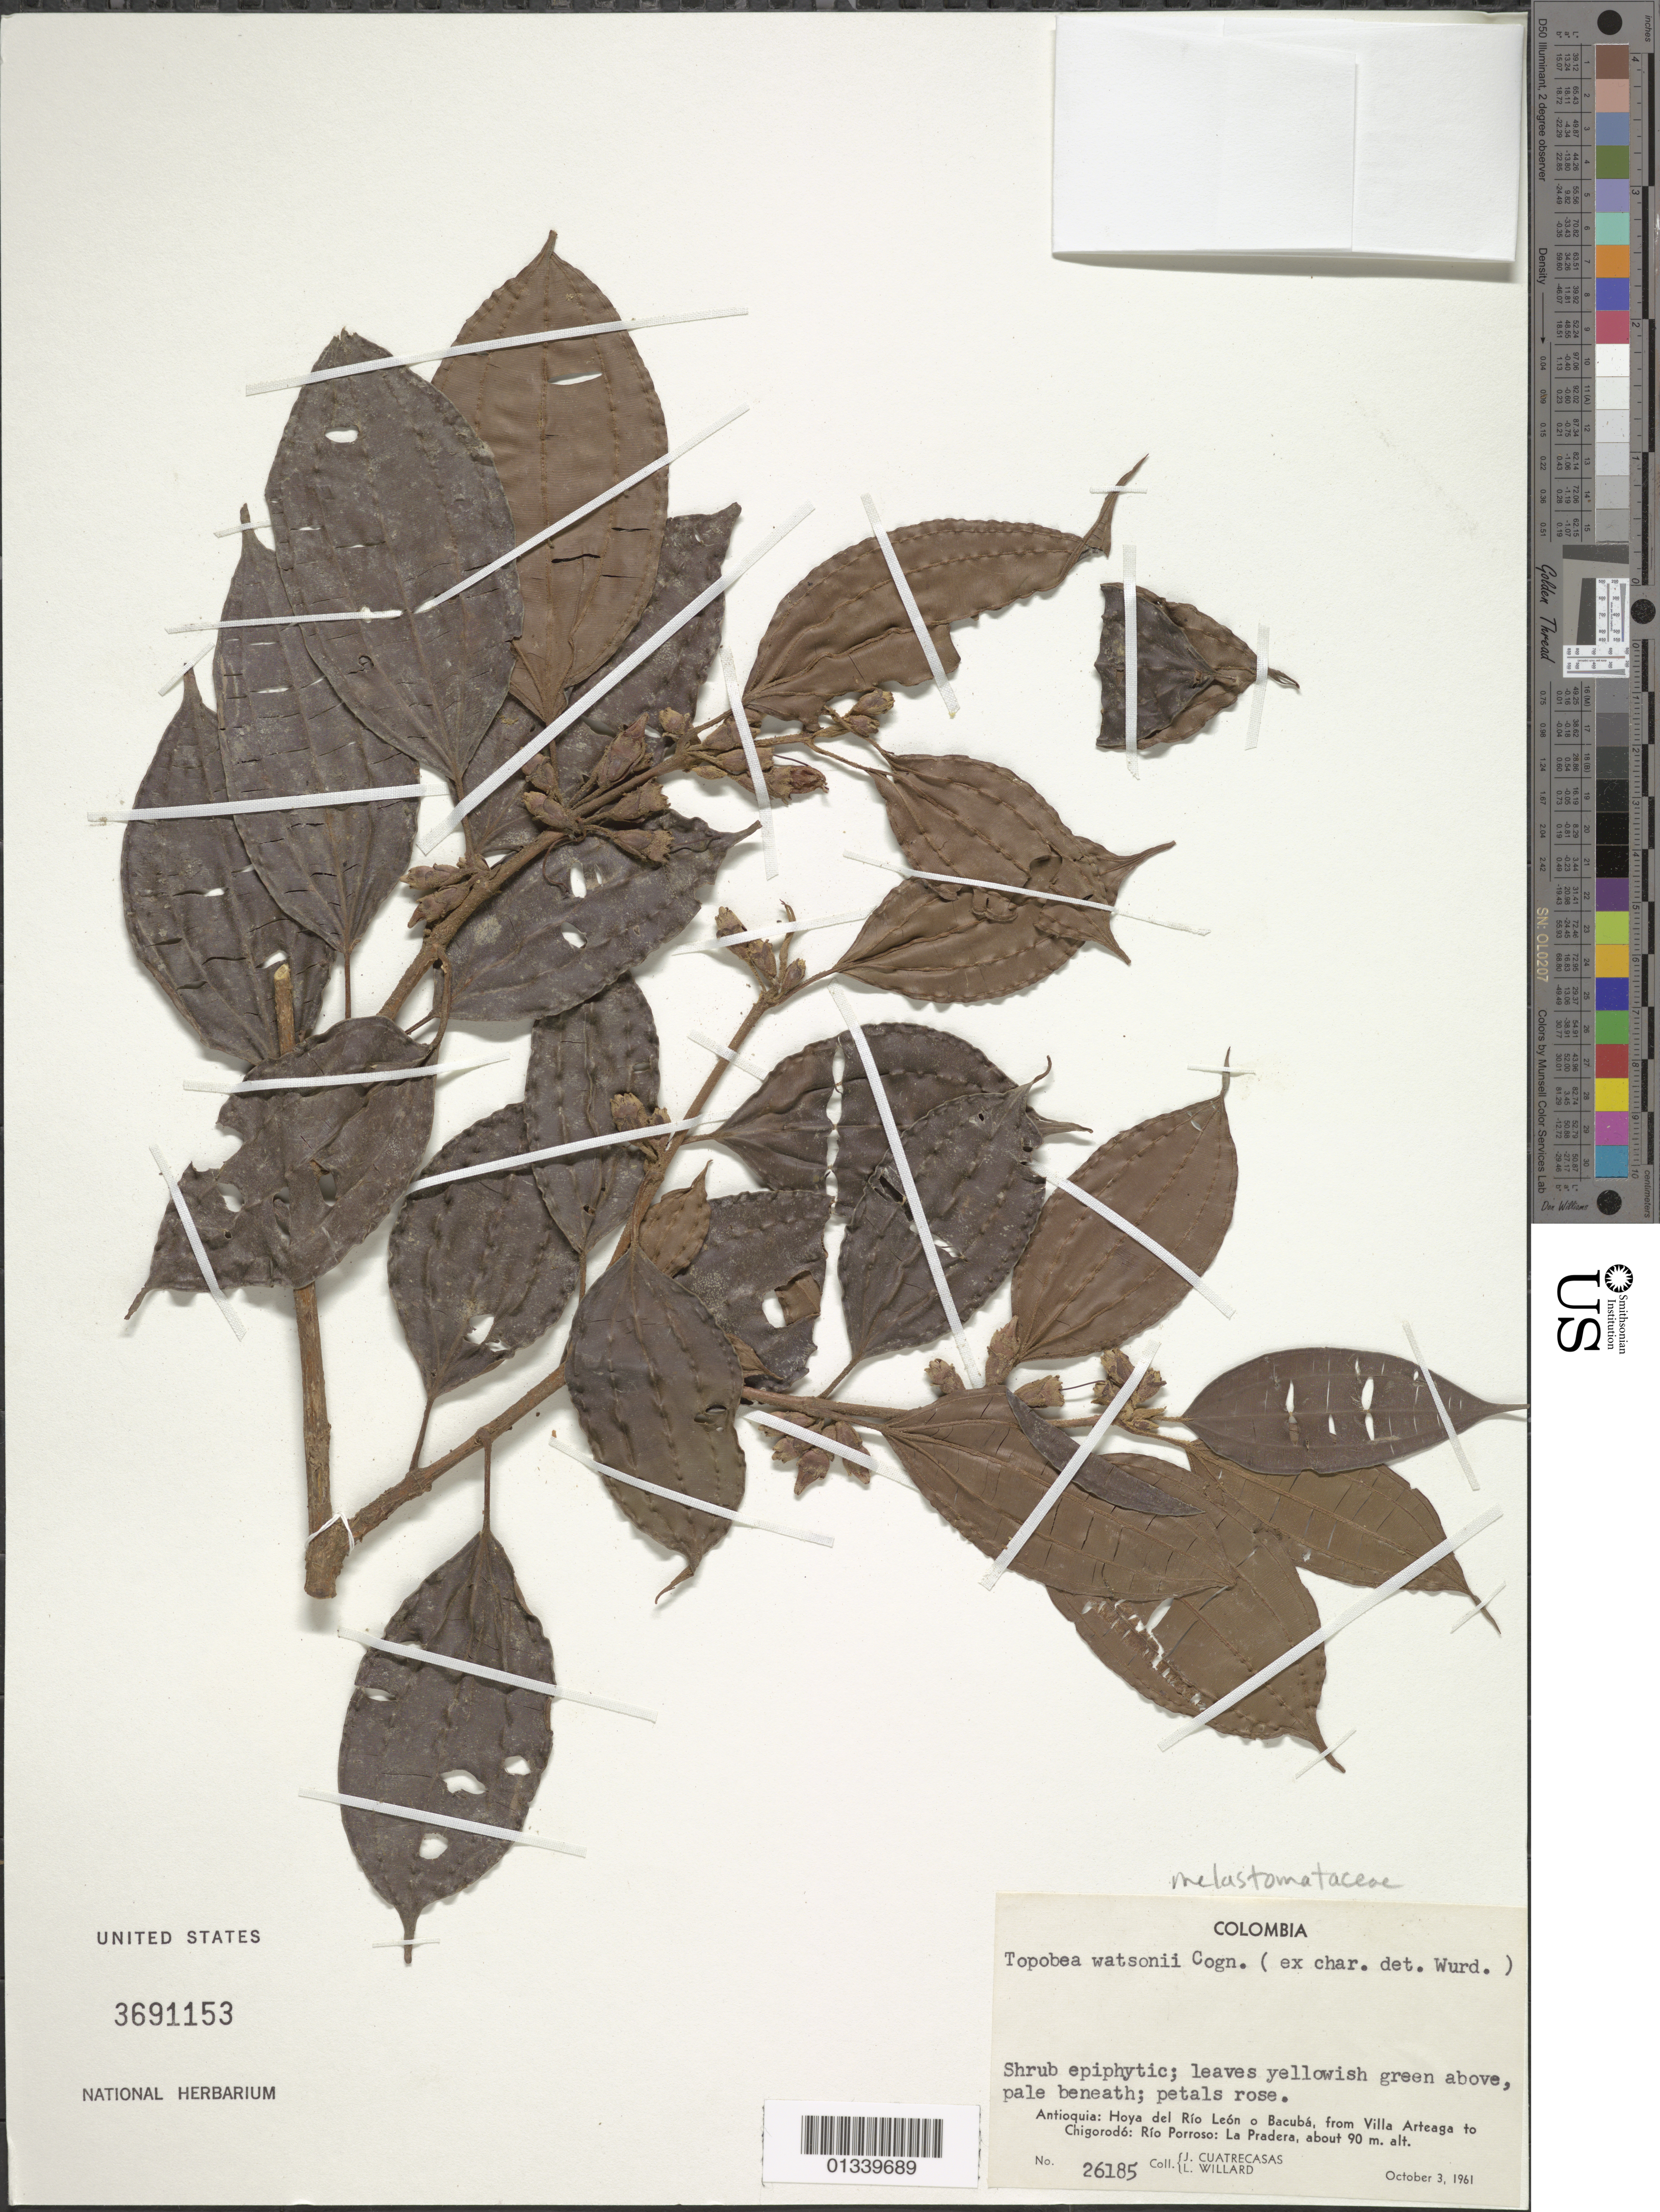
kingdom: Plantae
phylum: Tracheophyta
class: Magnoliopsida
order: Myrtales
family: Melastomataceae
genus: Topobea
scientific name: Topobea watsonii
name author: Cogn.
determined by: Wurdack, John J., (US), US (UNITED STATES)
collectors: J. Cuatrecasas & L. Willard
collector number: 26185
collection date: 1961-10-03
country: Colombia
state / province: Antioquia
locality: Hoya del Rio Leon o Bacuba, from Villa Arteaga to Chigorodo: Rio Porroso: La Pradera.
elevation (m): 90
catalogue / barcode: US 3691153